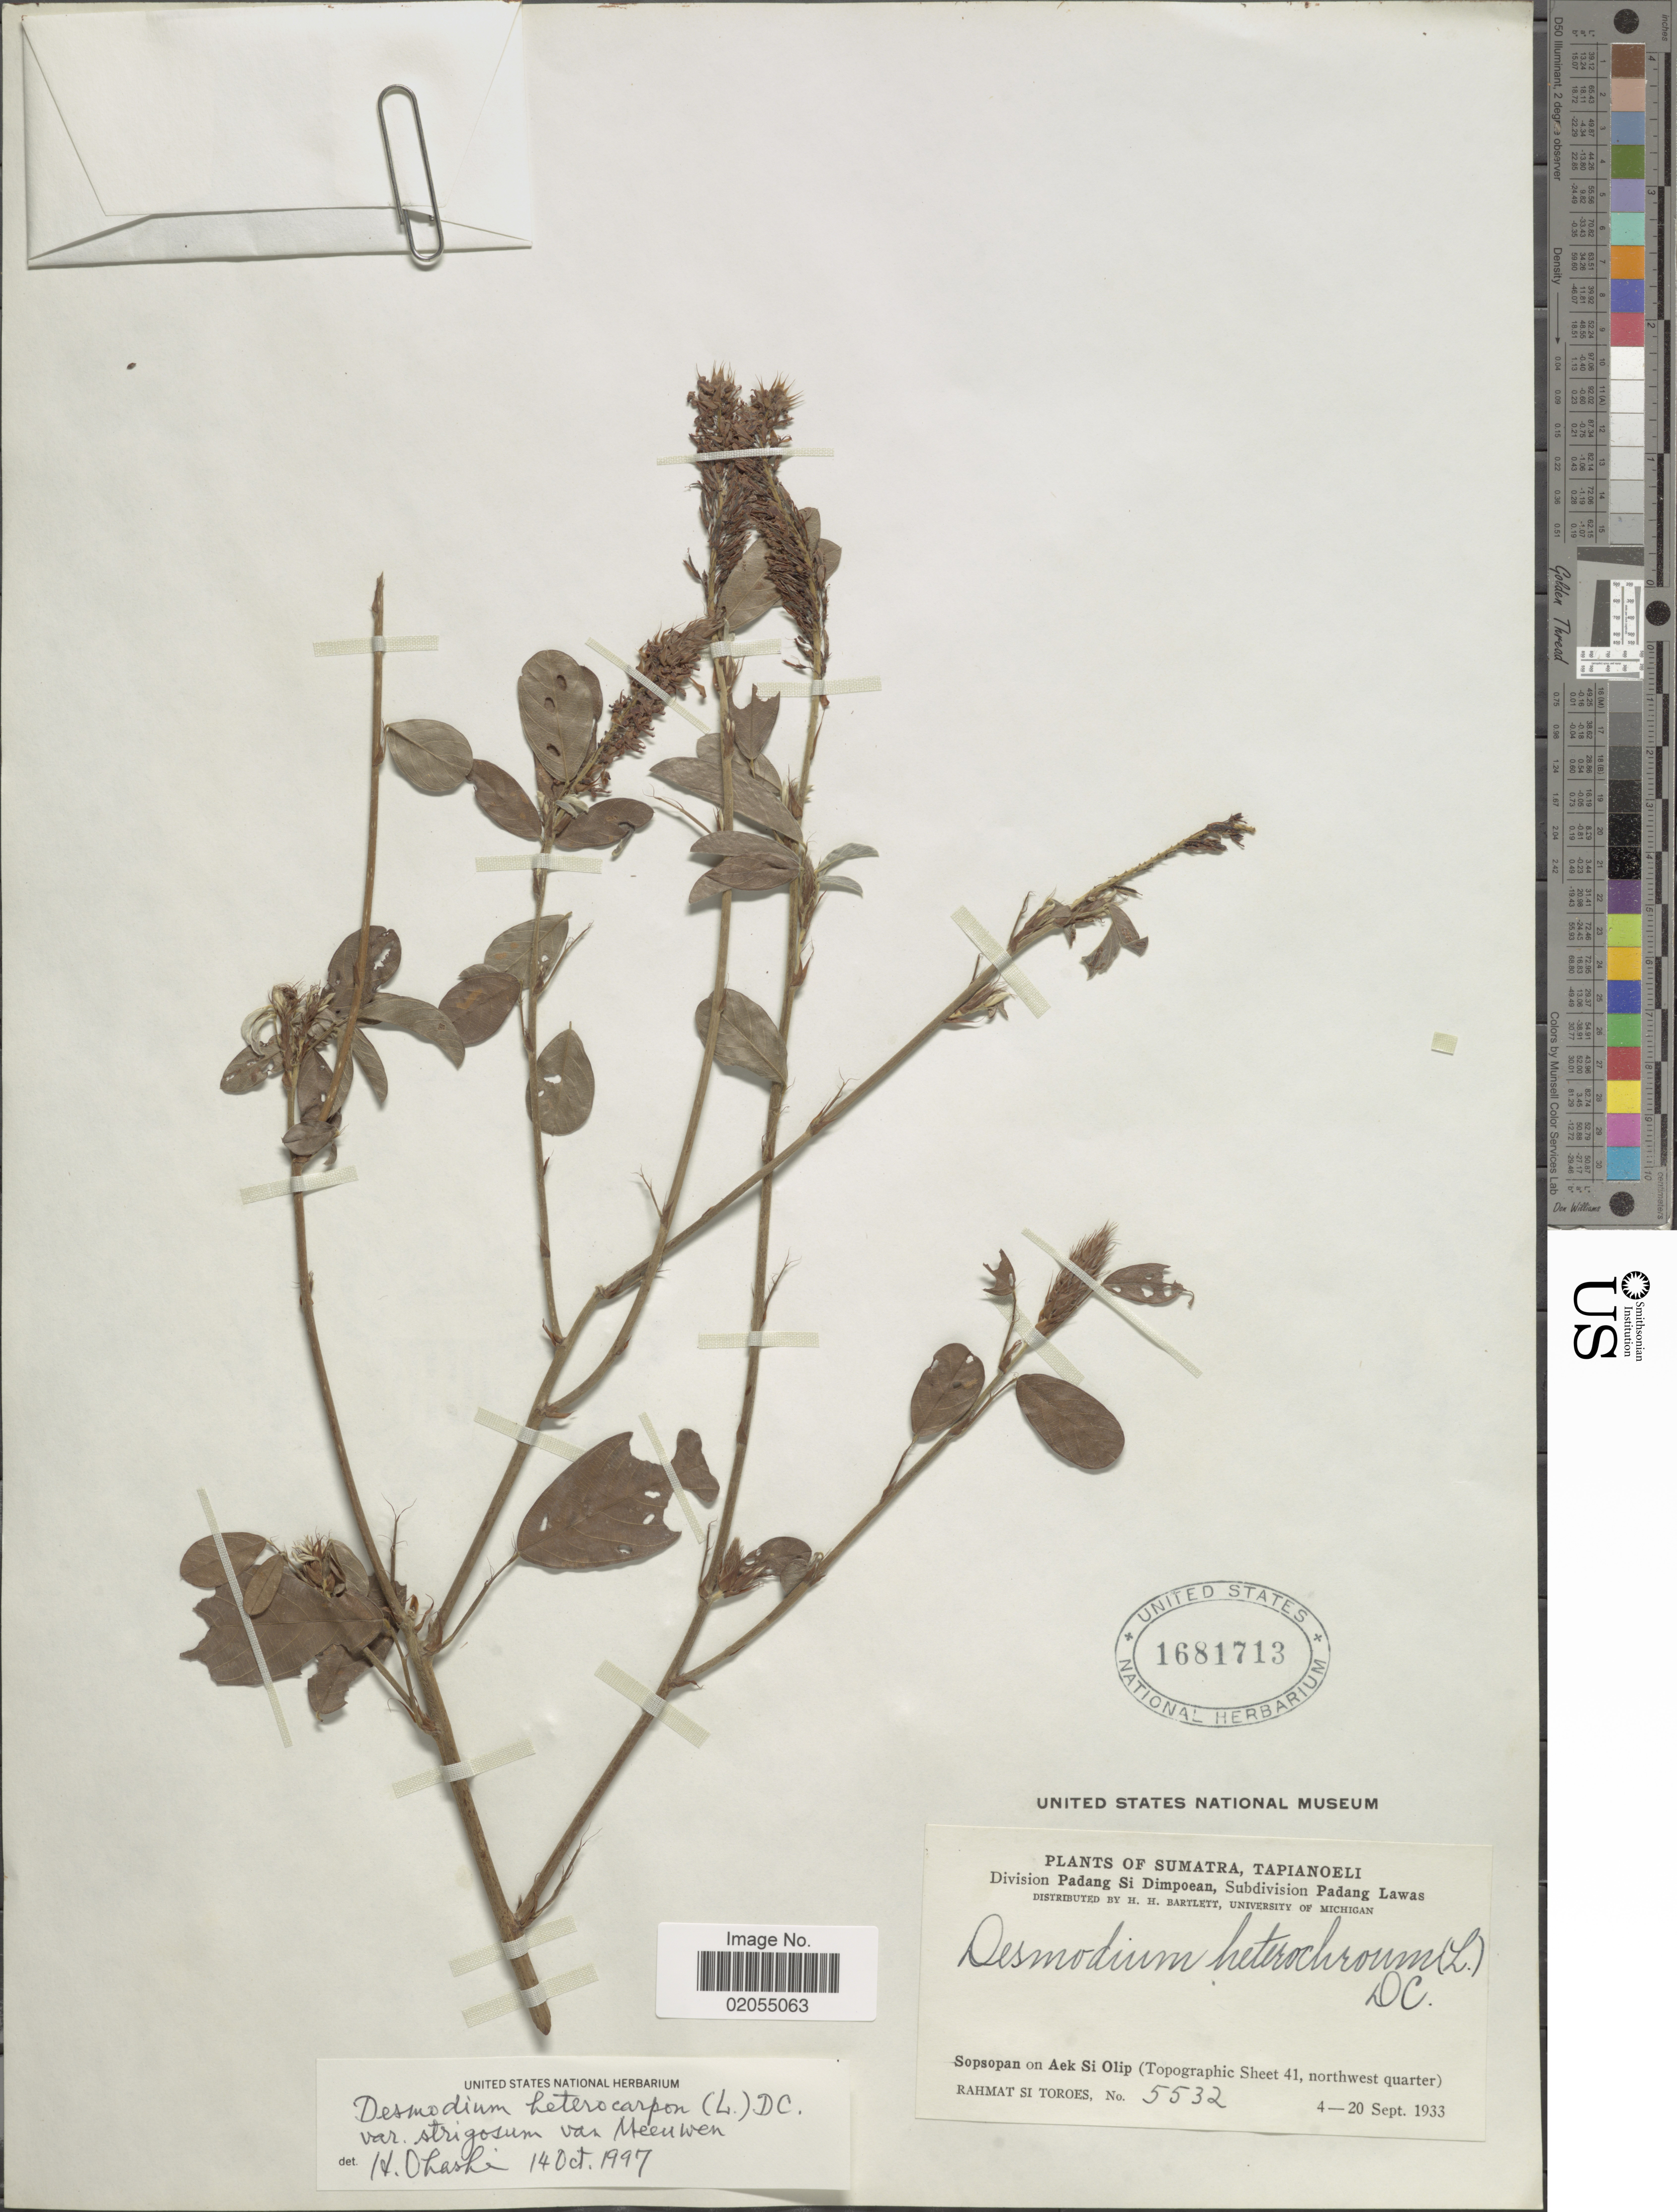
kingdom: Plantae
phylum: Tracheophyta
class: Magnoliopsida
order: Fabales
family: Fabaceae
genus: Grona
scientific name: Grona heterocarpos var. strigosa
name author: (Meeuwen) H. Ohashi & K. Ohashi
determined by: Strong, Mark T., (BOT), Smithsonian Institution - National Museum of Natural History (UNITED STATES)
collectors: Rahmat Si Boeea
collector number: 5532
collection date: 1933-09-04/1933-09-20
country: Indonesia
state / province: Sumatra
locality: Sumatra, Tapianoeli. Division Padang Si Dimpoean, Subdivision Padang Lawas. Sopsopan on Aek Si Olip (Topographic Sheet 41, northwest quarter)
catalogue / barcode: US 1681713